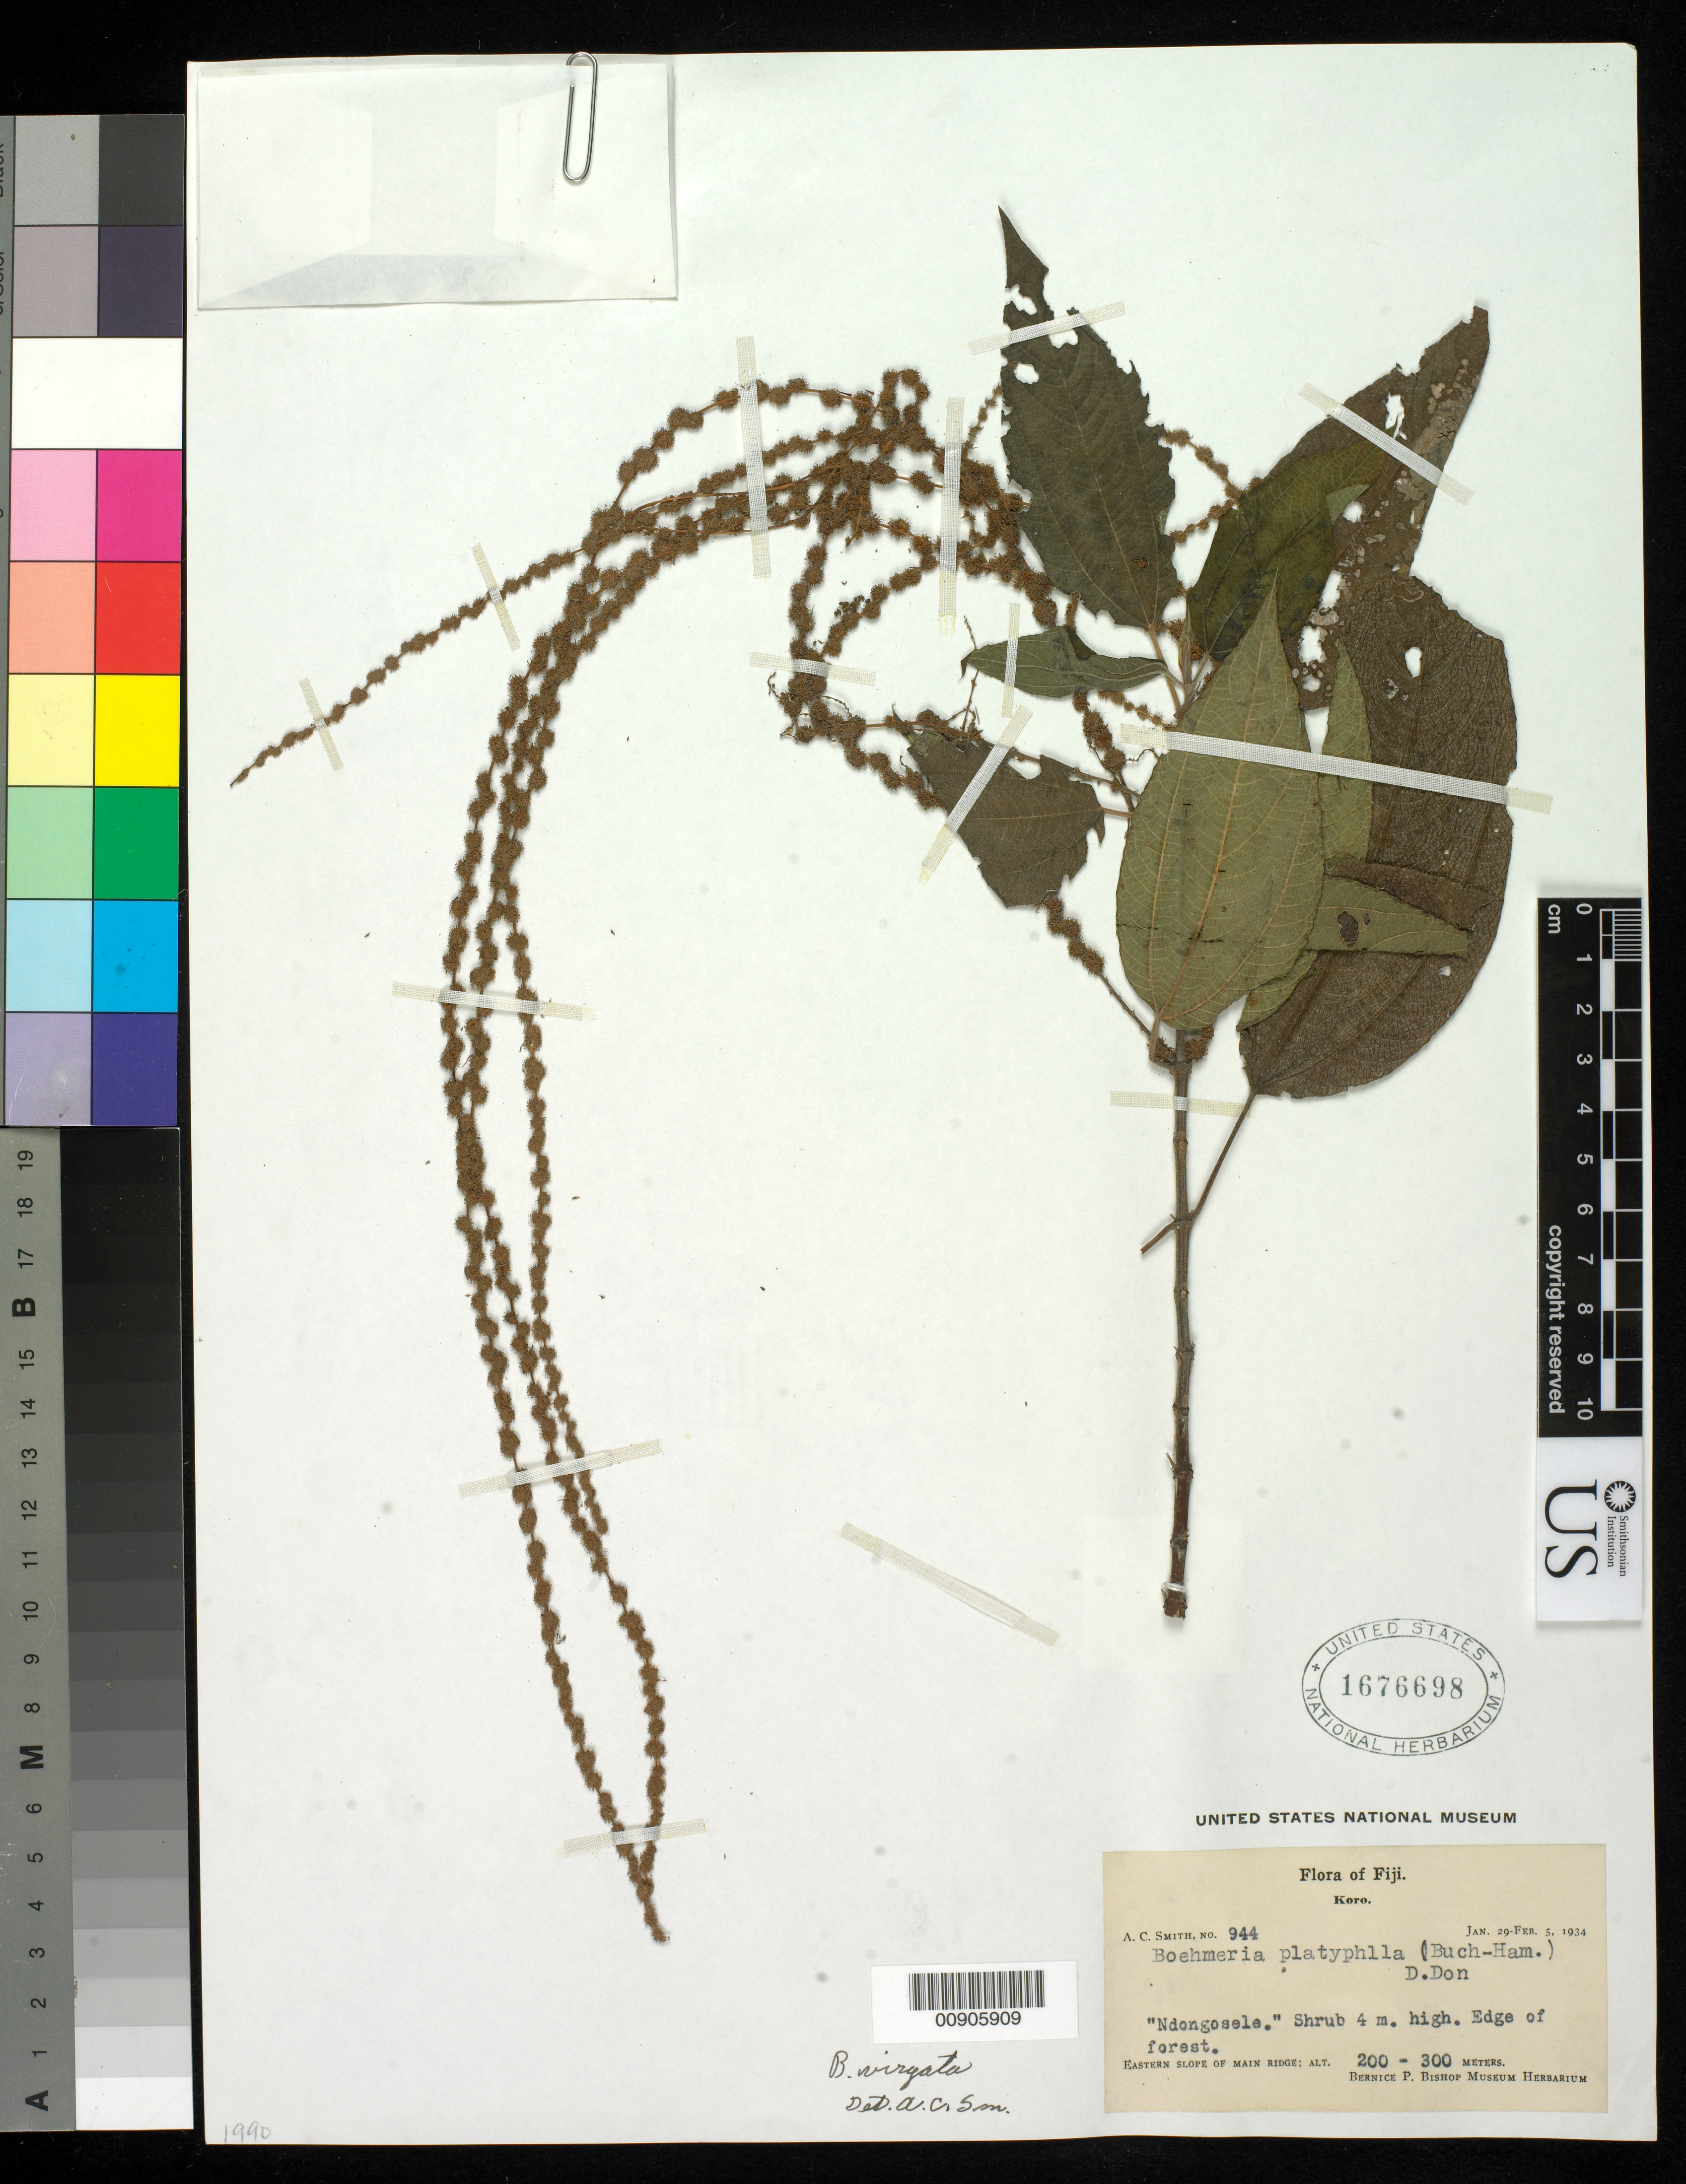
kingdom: Plantae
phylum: Tracheophyta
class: Magnoliopsida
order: Rosales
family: Urticaceae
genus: Boehmeria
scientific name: Boehmeria virgata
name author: (G. Forst.) Guill.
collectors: C. A. Smith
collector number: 944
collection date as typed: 29 Jan 1934 to 05 Feb 1934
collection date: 1934-01-29/1934-02-05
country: Fiji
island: Koro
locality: Eastern slope of main ridge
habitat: Edge of forest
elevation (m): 200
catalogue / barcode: US 1676698